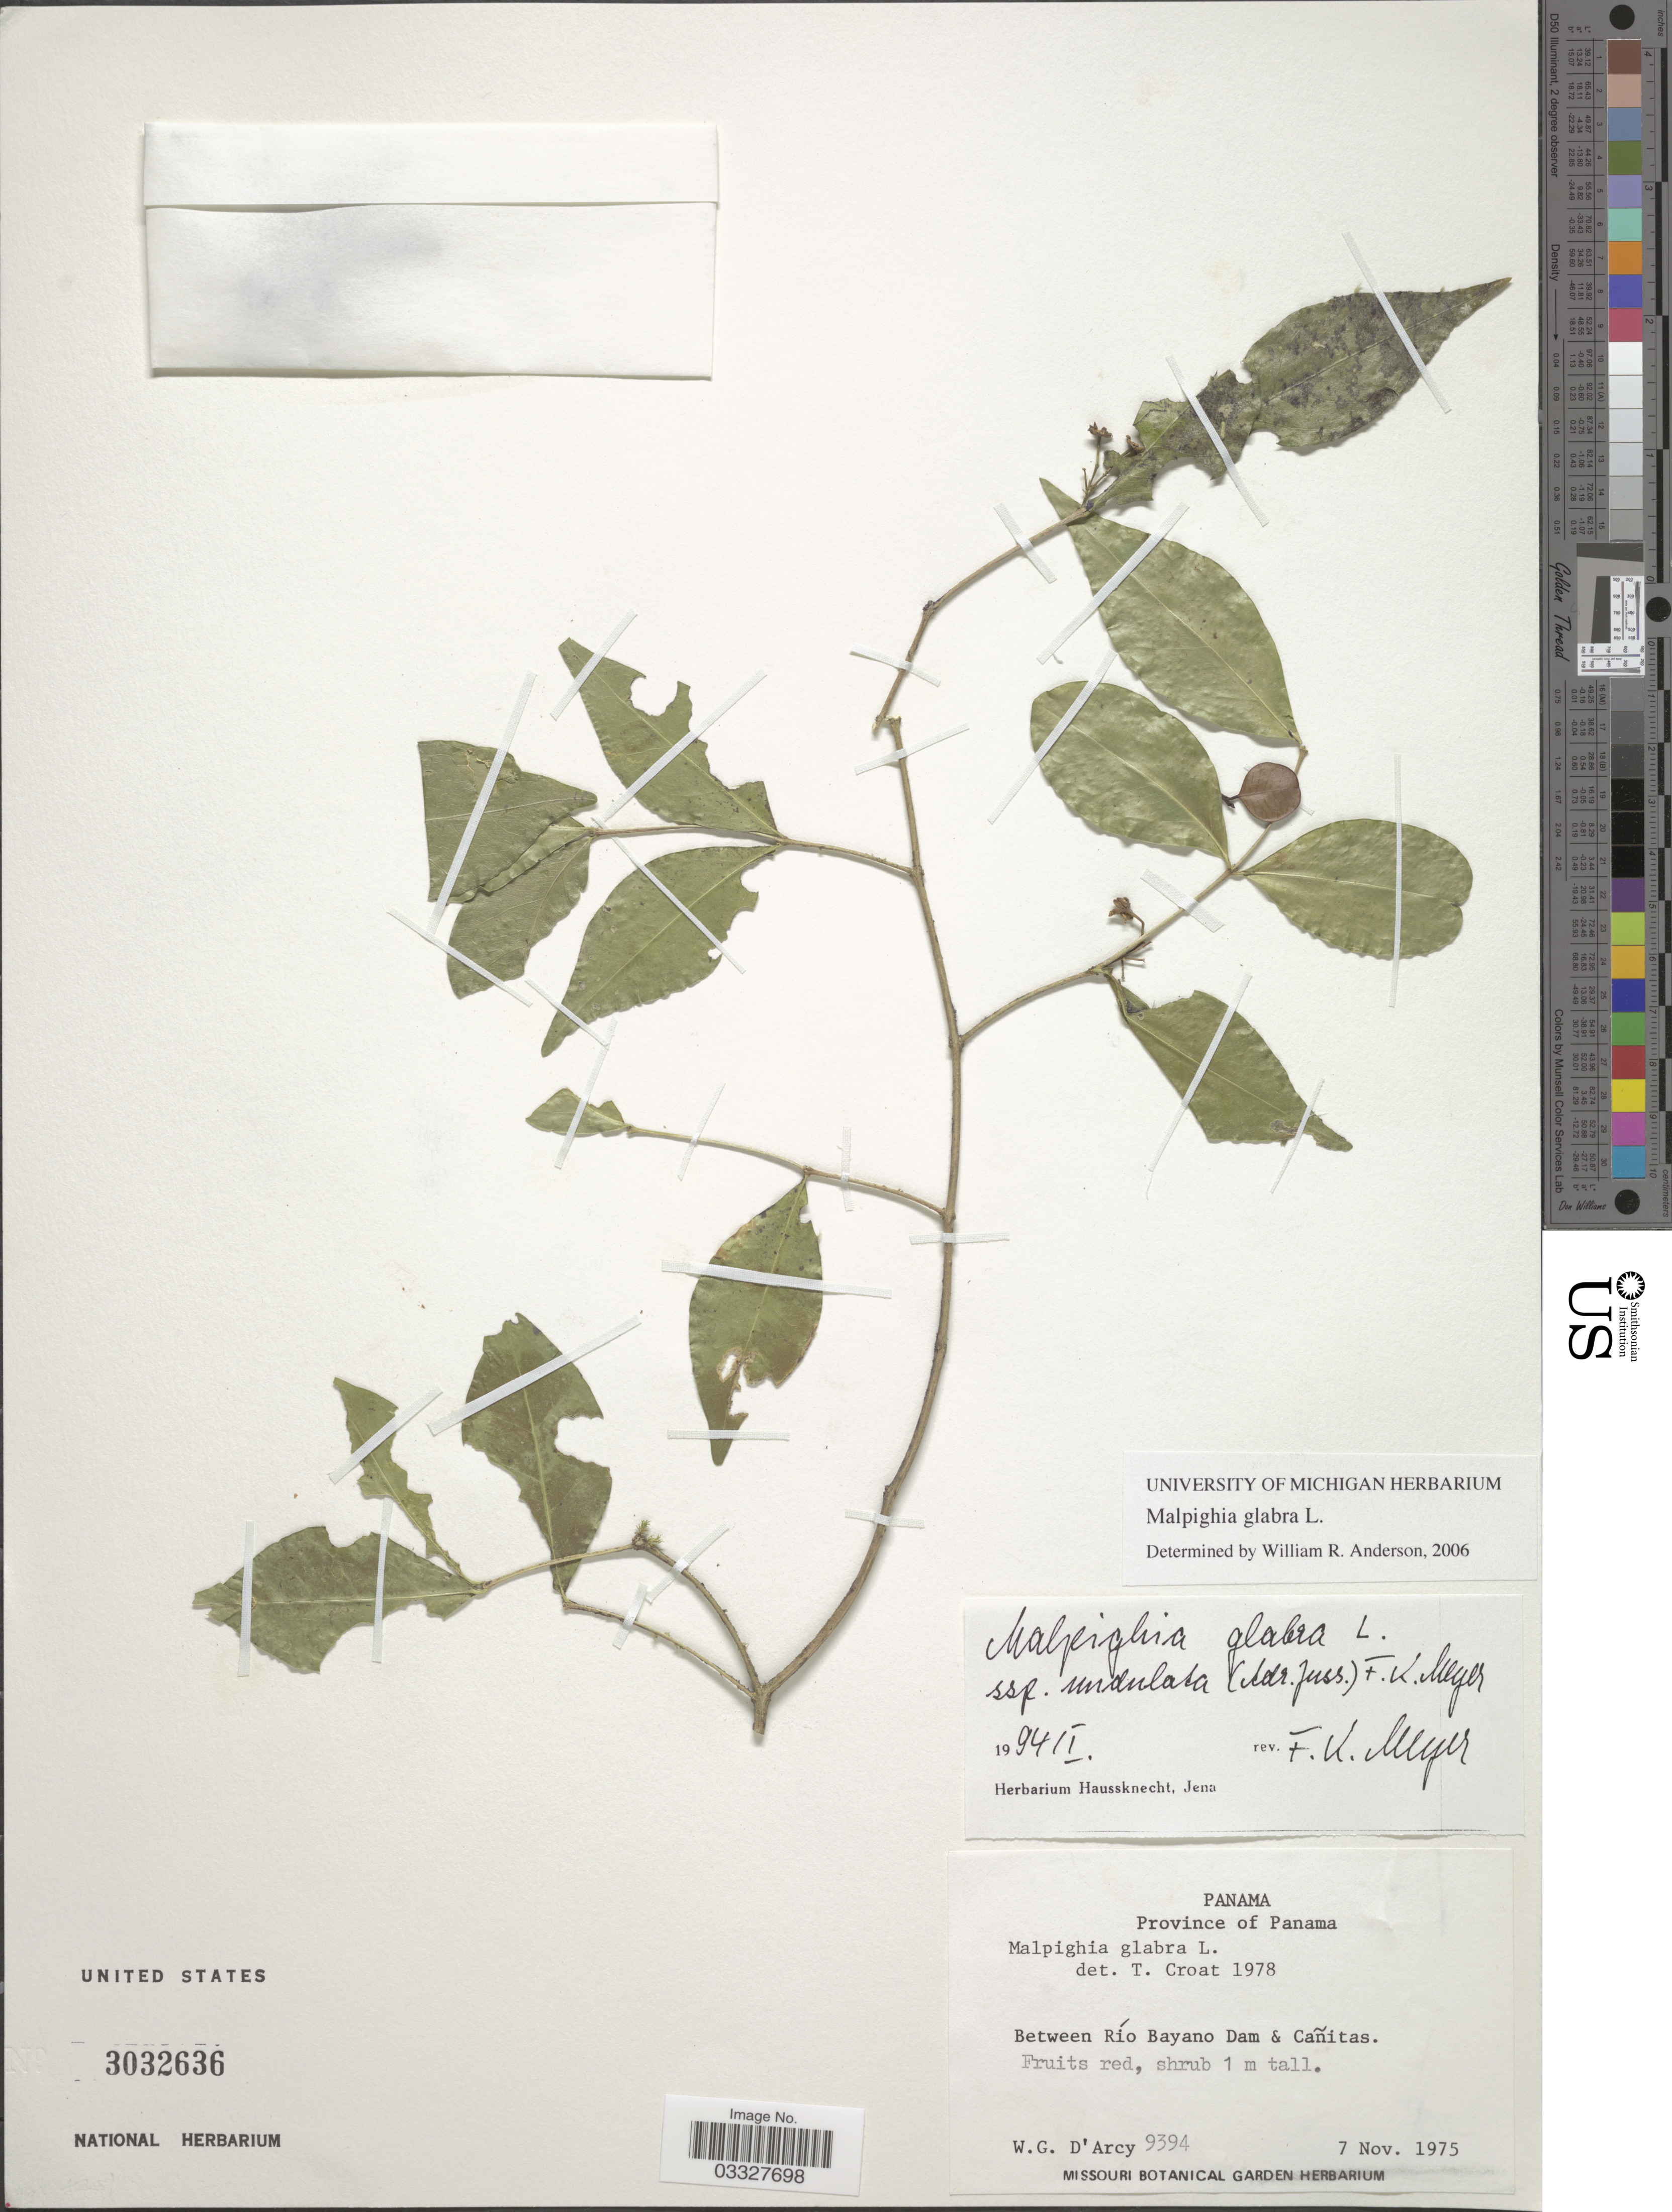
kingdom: Plantae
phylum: Tracheophyta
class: Magnoliopsida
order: Malpighiales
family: Malpighiaceae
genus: Malpighia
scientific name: Malpighia glabra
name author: L.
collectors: W. G. D'Arcy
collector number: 9394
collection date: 1975-11-07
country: Panama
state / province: Panamá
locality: Between Río Bayano Dam & Cañitas.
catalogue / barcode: US 3032636